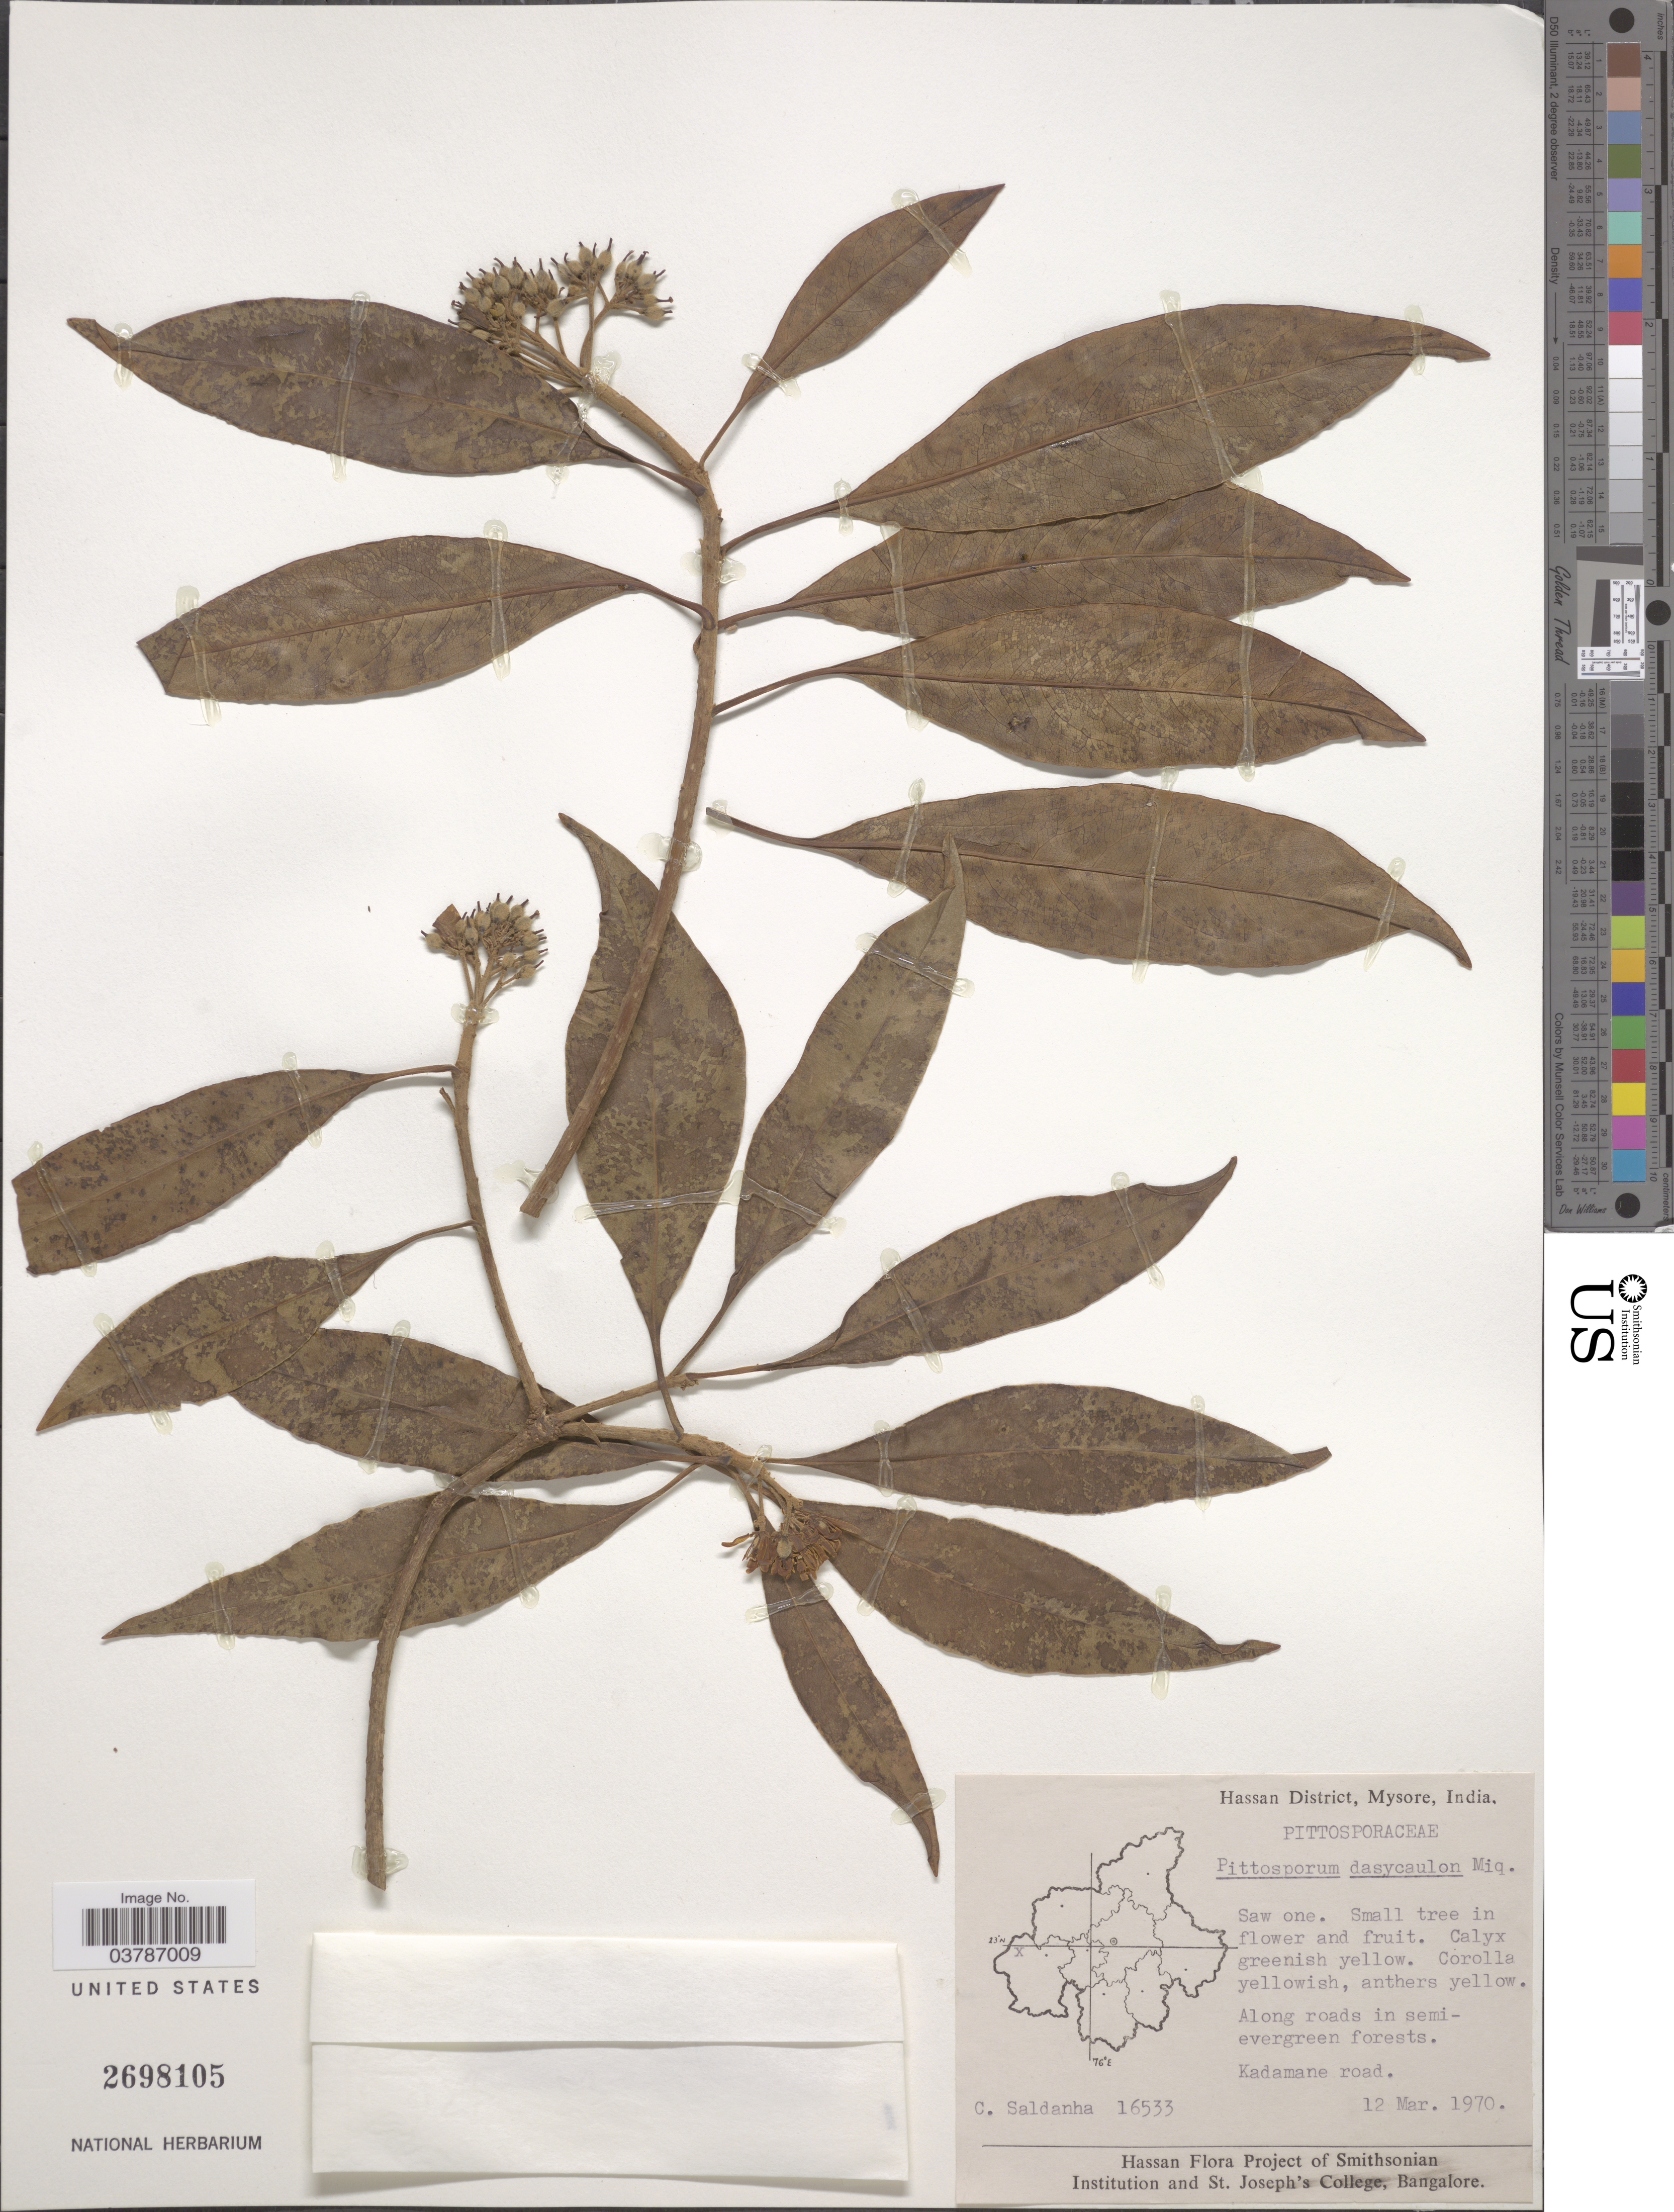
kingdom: Plantae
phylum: Tracheophyta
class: Magnoliopsida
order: Apiales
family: Pittosporaceae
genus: Pittosporum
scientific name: Pittosporum dasycaulon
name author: Miq.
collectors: C. Saldanha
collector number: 16533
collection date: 1970-03-12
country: India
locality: Hassan District, Mysore. Along roads in semi-evergreen forests. Kadamane road.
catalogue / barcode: US 2698105